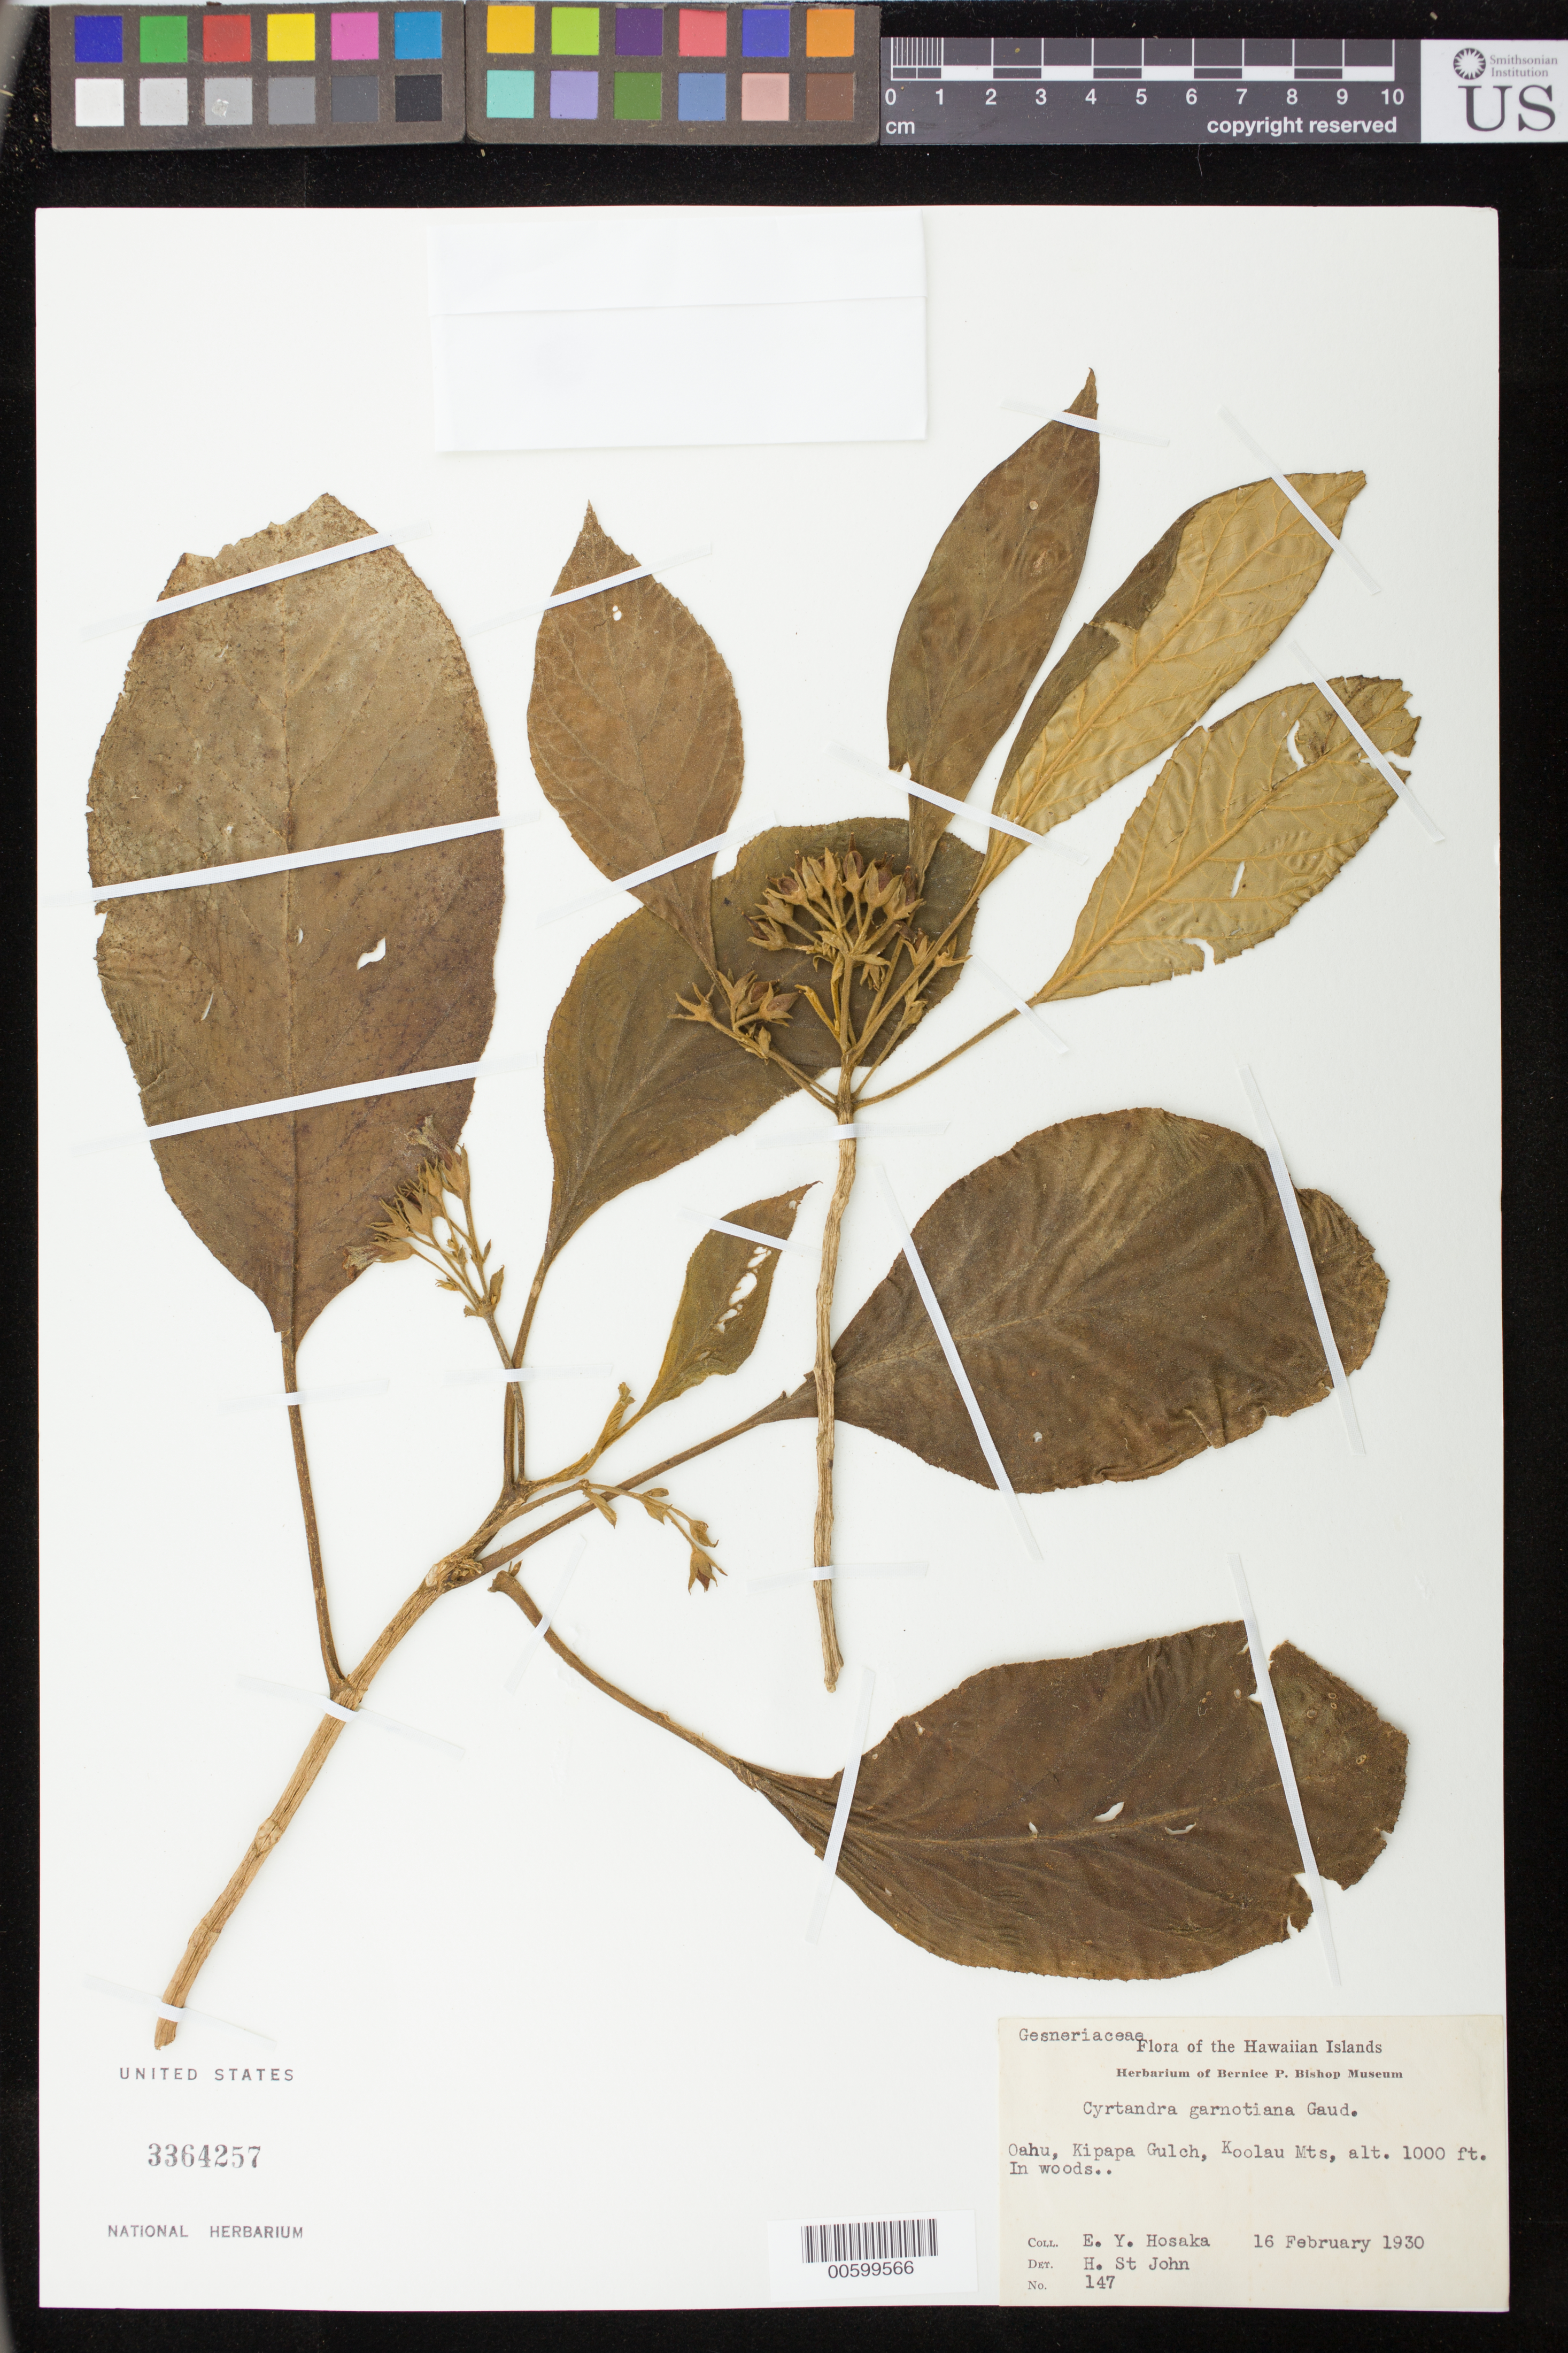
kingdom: Plantae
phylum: Tracheophyta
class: Magnoliopsida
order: Lamiales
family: Gesneriaceae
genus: Cyrtandra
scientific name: Cyrtandra garnotiana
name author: Gaudich.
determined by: St. John, H.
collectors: E. Y. Hosaka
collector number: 147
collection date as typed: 16 Feb 1930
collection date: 1930-02-16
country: United States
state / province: Hawaii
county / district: Honolulu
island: Oahu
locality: Kipapa Gulch, Koolau Mts.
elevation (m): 304.8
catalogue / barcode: US 3364257